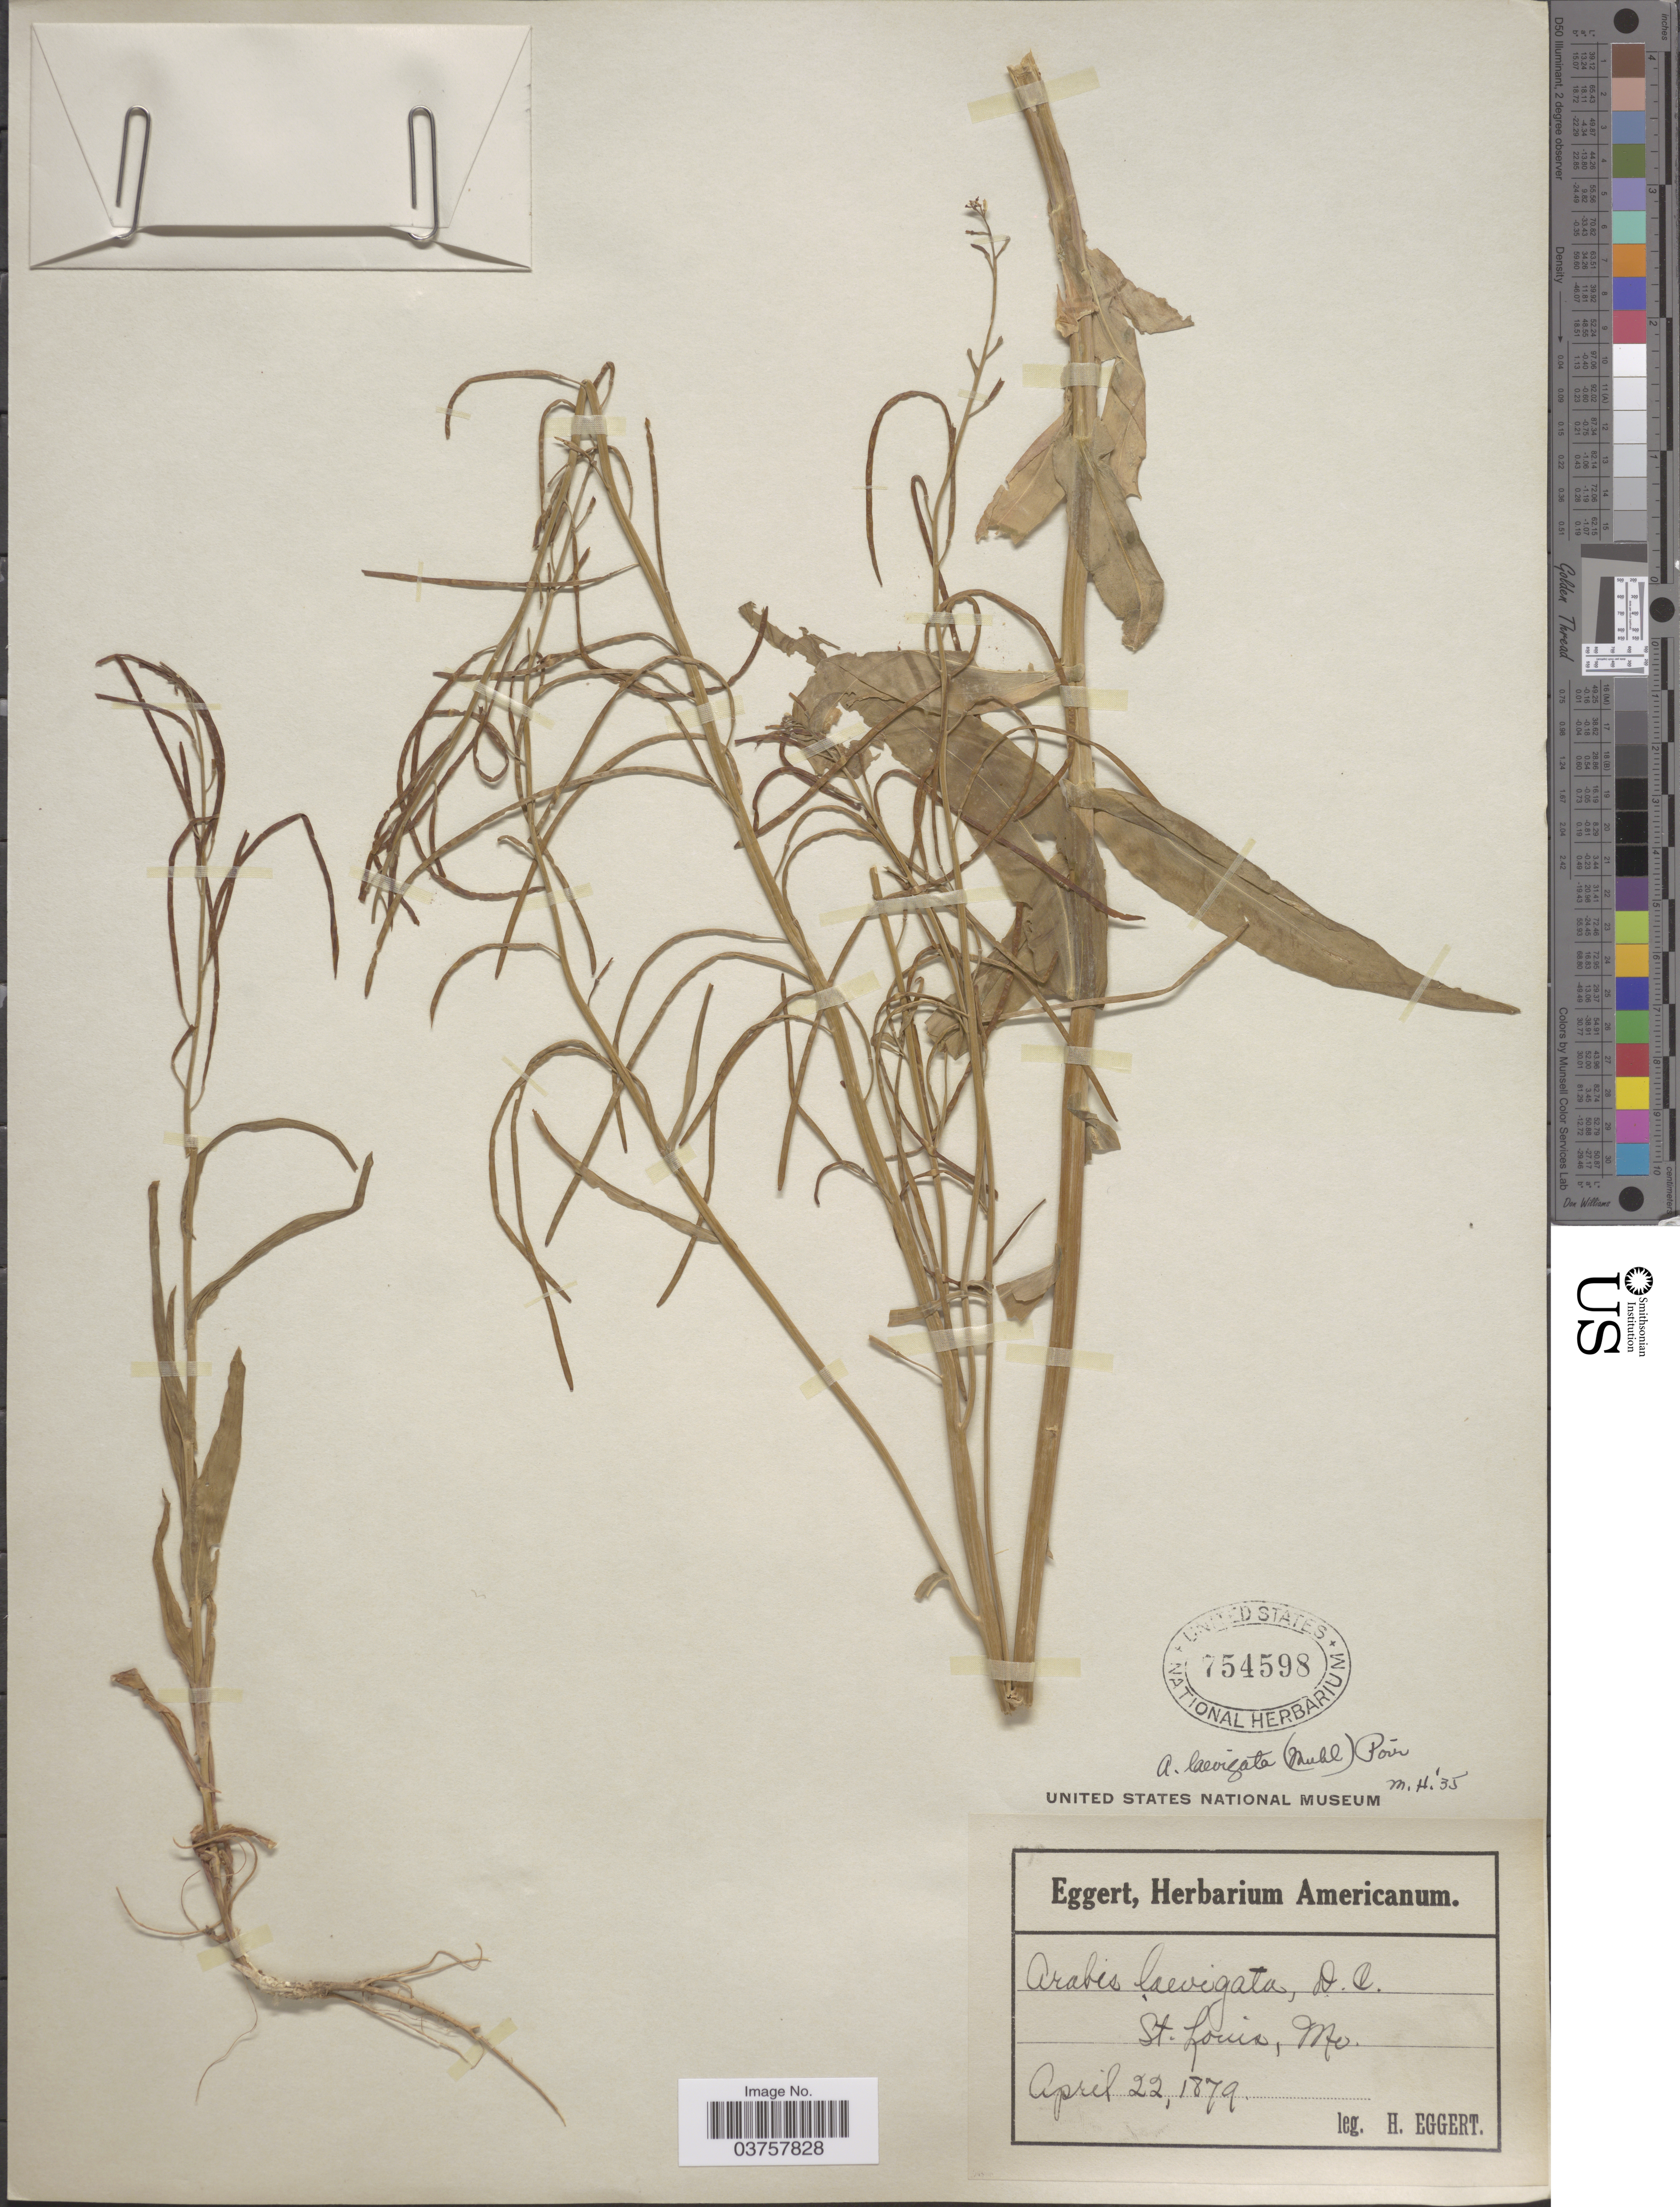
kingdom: Plantae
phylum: Tracheophyta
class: Magnoliopsida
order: Brassicales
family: Brassicaceae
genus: Arabis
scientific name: Arabis laevigata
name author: (Muhl. ex Willd.) Poir.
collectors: H. Eggert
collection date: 1879-04-22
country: United States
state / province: Missouri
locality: St. Louis.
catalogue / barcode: US 754598